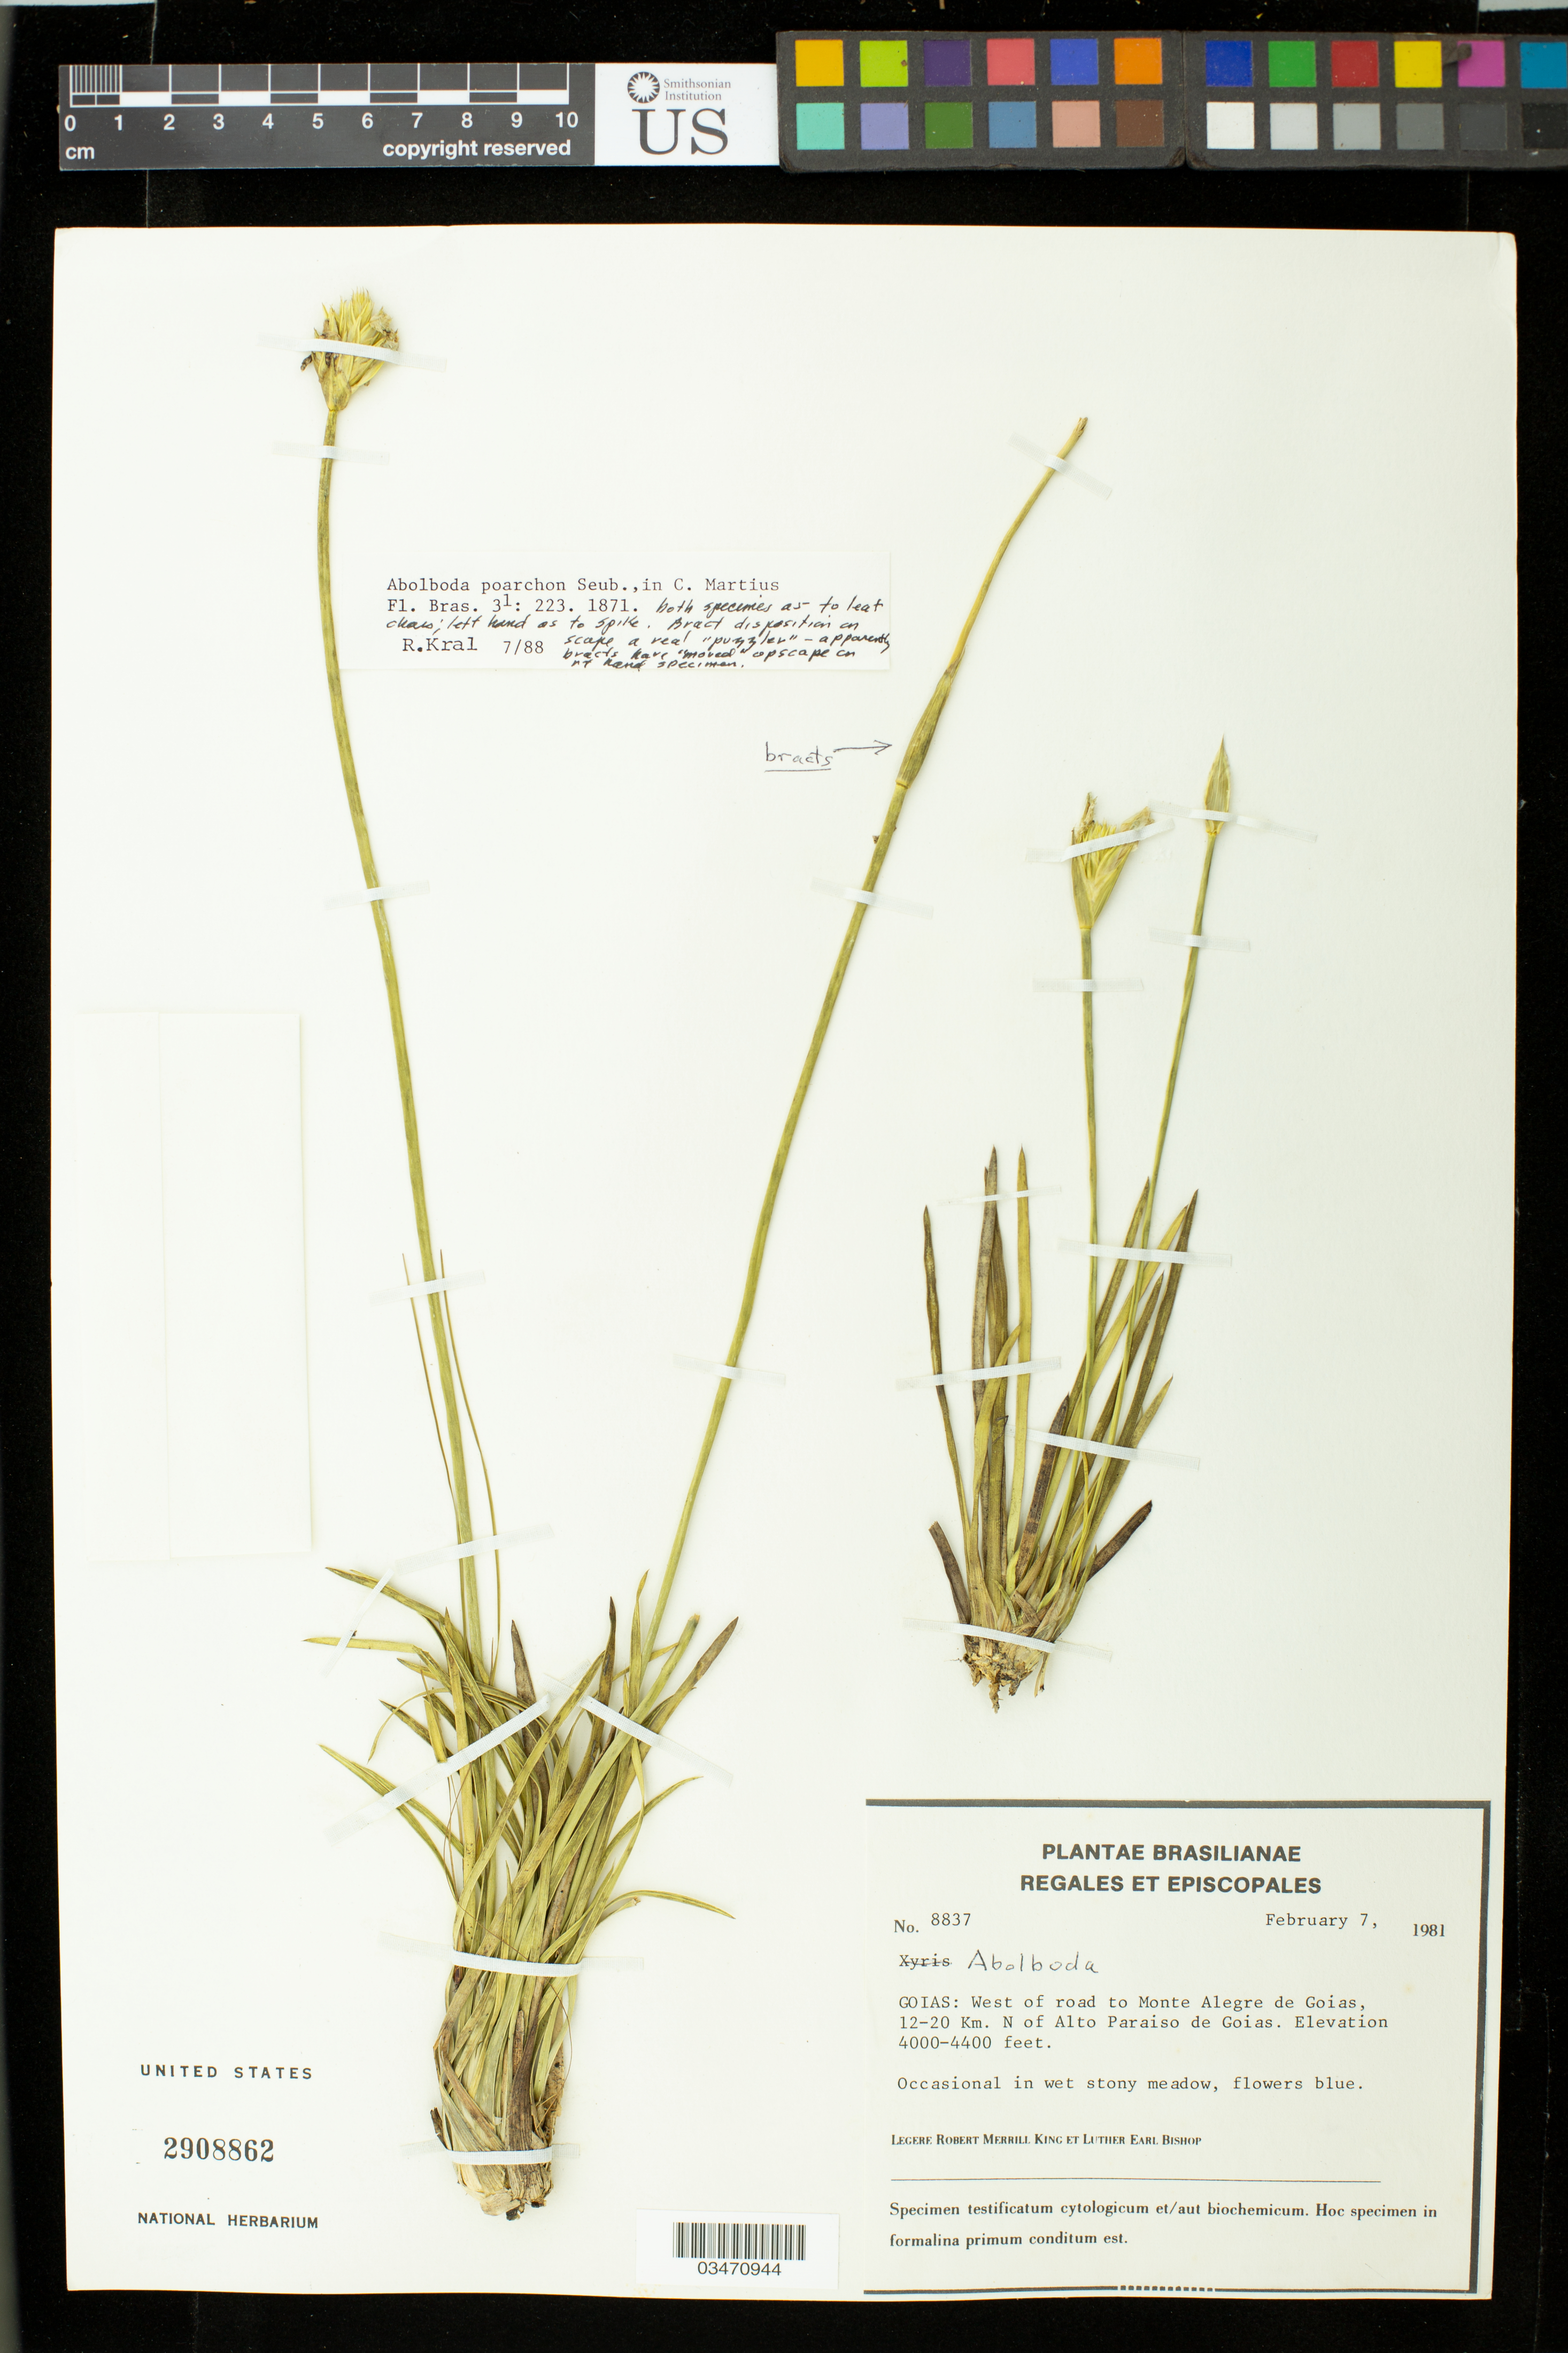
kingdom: Plantae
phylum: Tracheophyta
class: Liliopsida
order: Poales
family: Xyridaceae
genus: Abolboda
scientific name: Abolboda poarchon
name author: Seub.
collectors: L. R. M. King & L. E. Bishop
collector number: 8837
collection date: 1981-02-07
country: Brazil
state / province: Goiás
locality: West of Road to Monte Alegre de Goias, 12-20 Km. N of Alto Paraiso de Goias.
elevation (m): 1219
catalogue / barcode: US 2908862